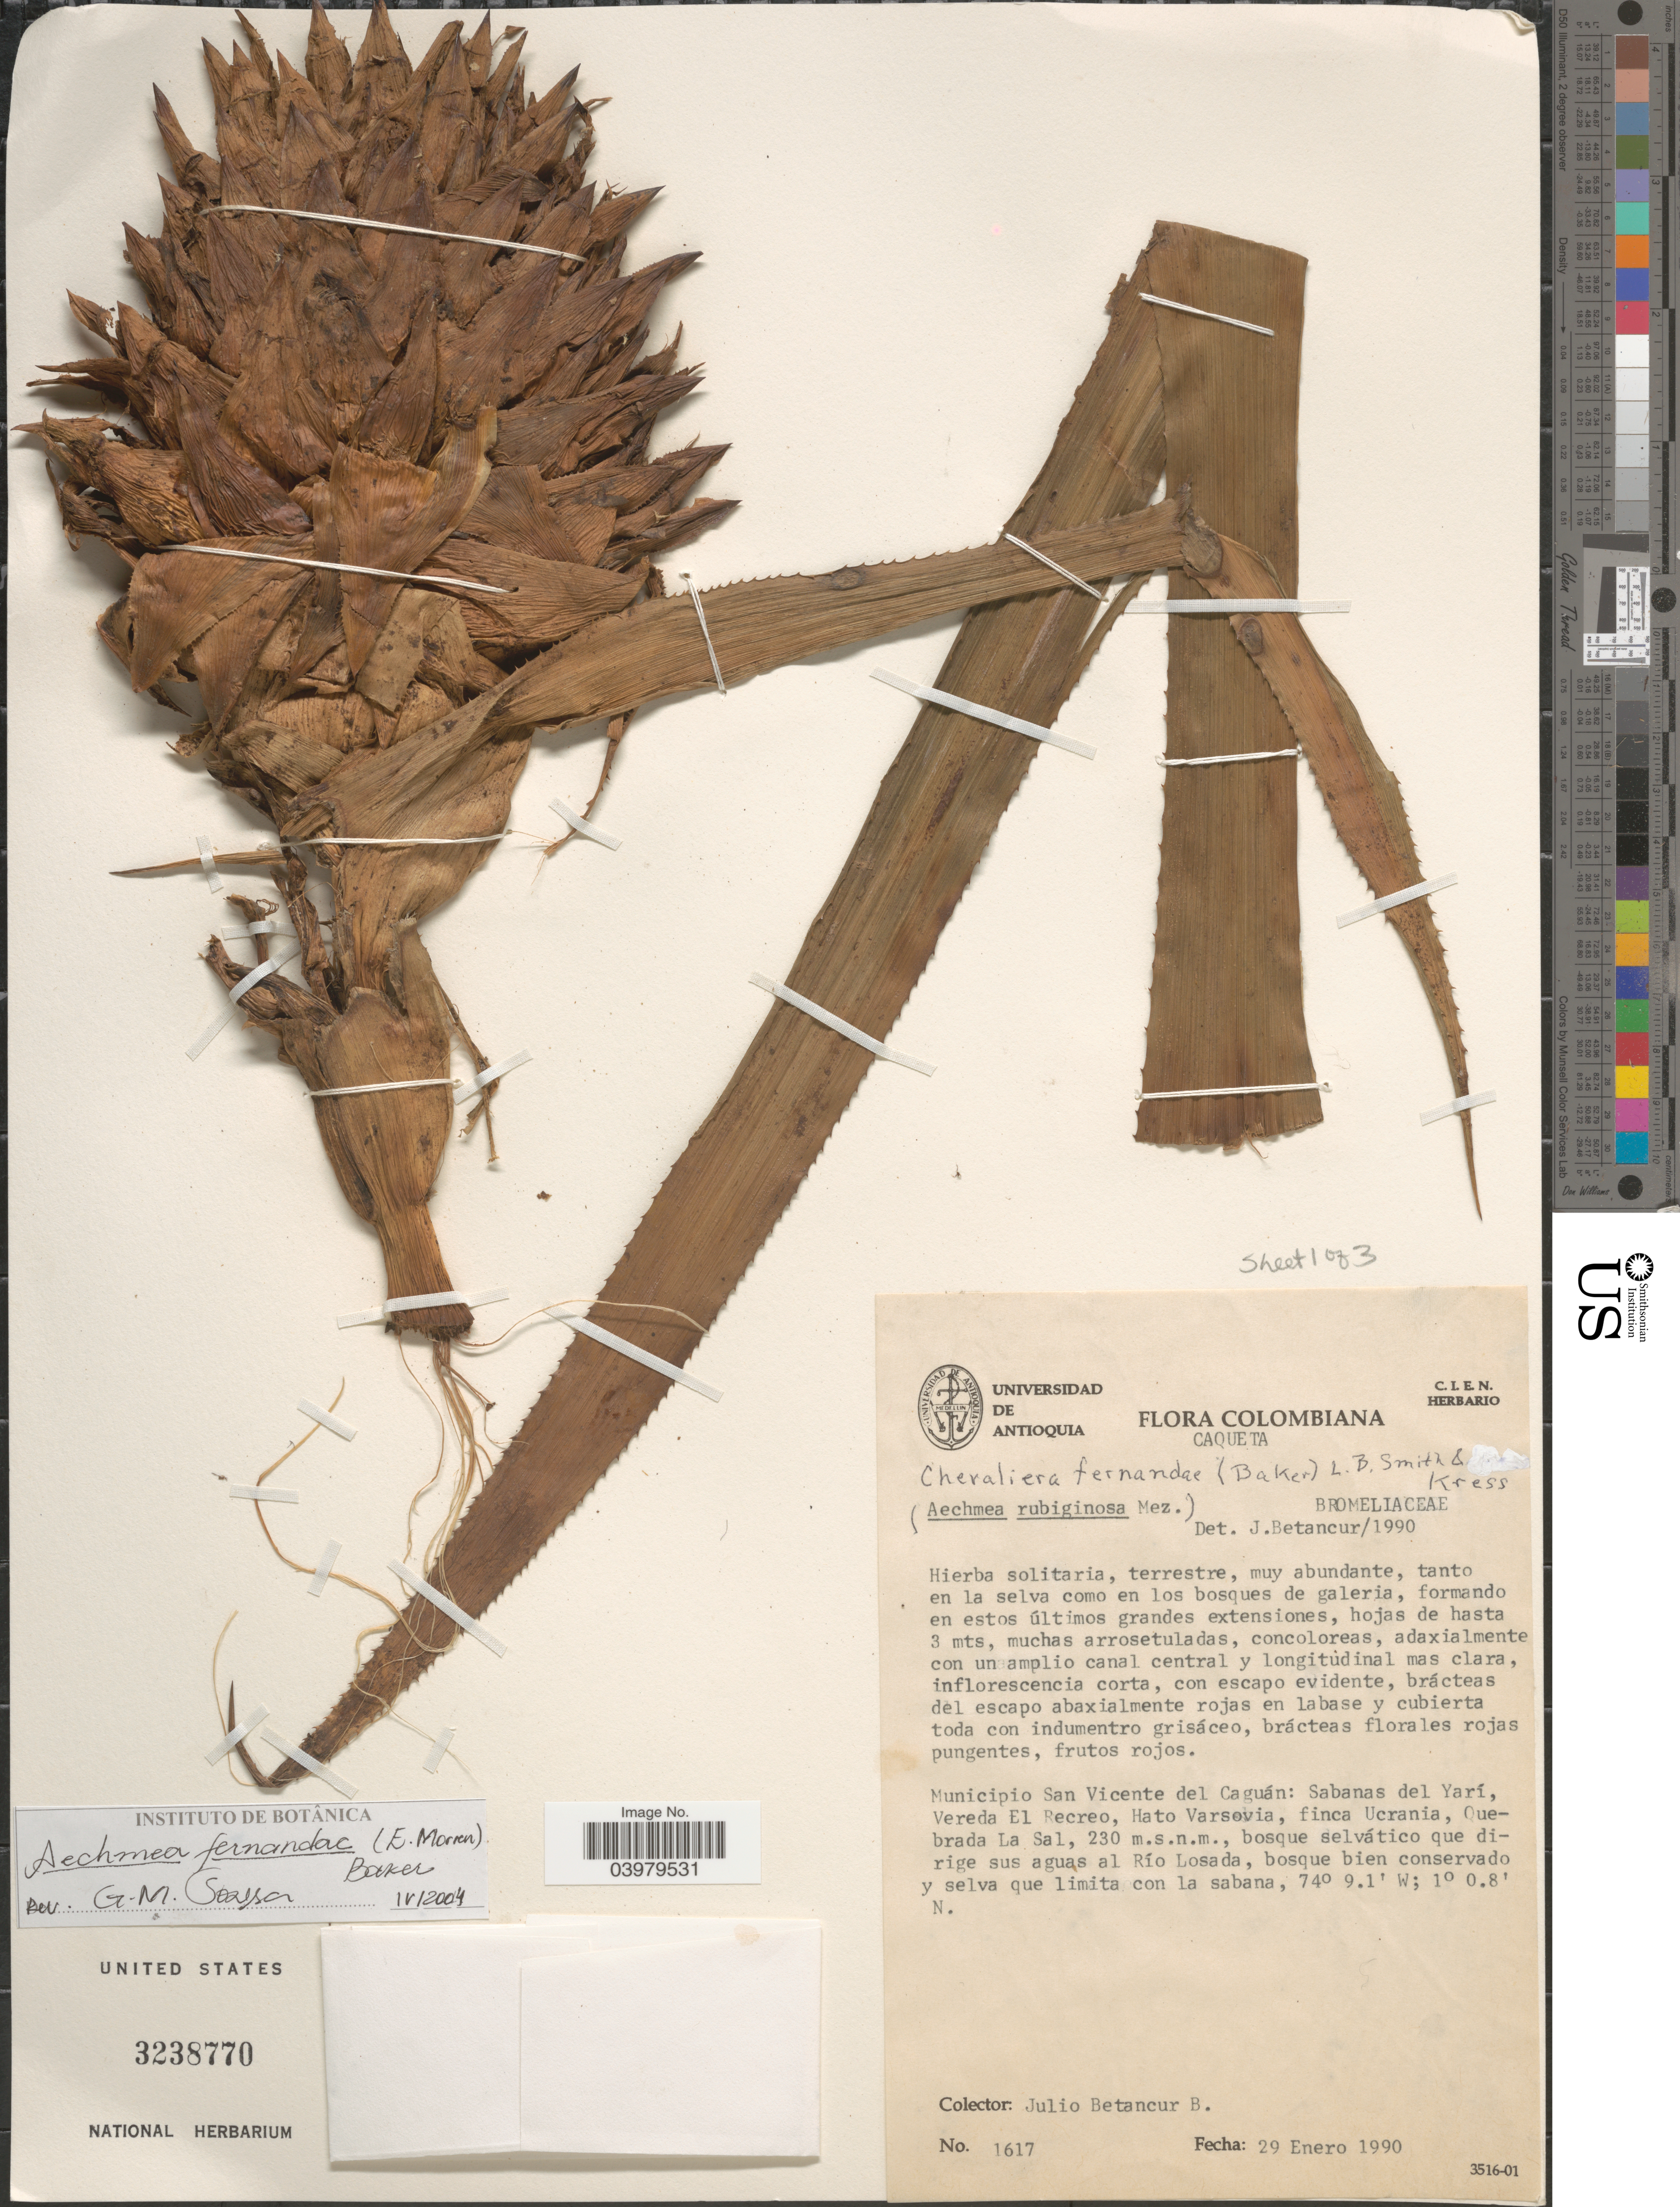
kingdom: Plantae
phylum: Tracheophyta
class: Liliopsida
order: Poales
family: Bromeliaceae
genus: Aechmea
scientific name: Aechmea fernandae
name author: (É. Morren) Baker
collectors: J. Betancur-B.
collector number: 1617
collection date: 1990-01-29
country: Colombia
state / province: Caquetá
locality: Municipio San Vicente del Caguán: Sabanas del Yarí, Vereda El Recreo, Hato Varsovia, finca Ucrania, Quebrada La Sal, bosque selvático que dirige sus aguas al Río Losada, bosque bien conservado y selva que limita con la sabana.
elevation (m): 230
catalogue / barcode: US 3238770